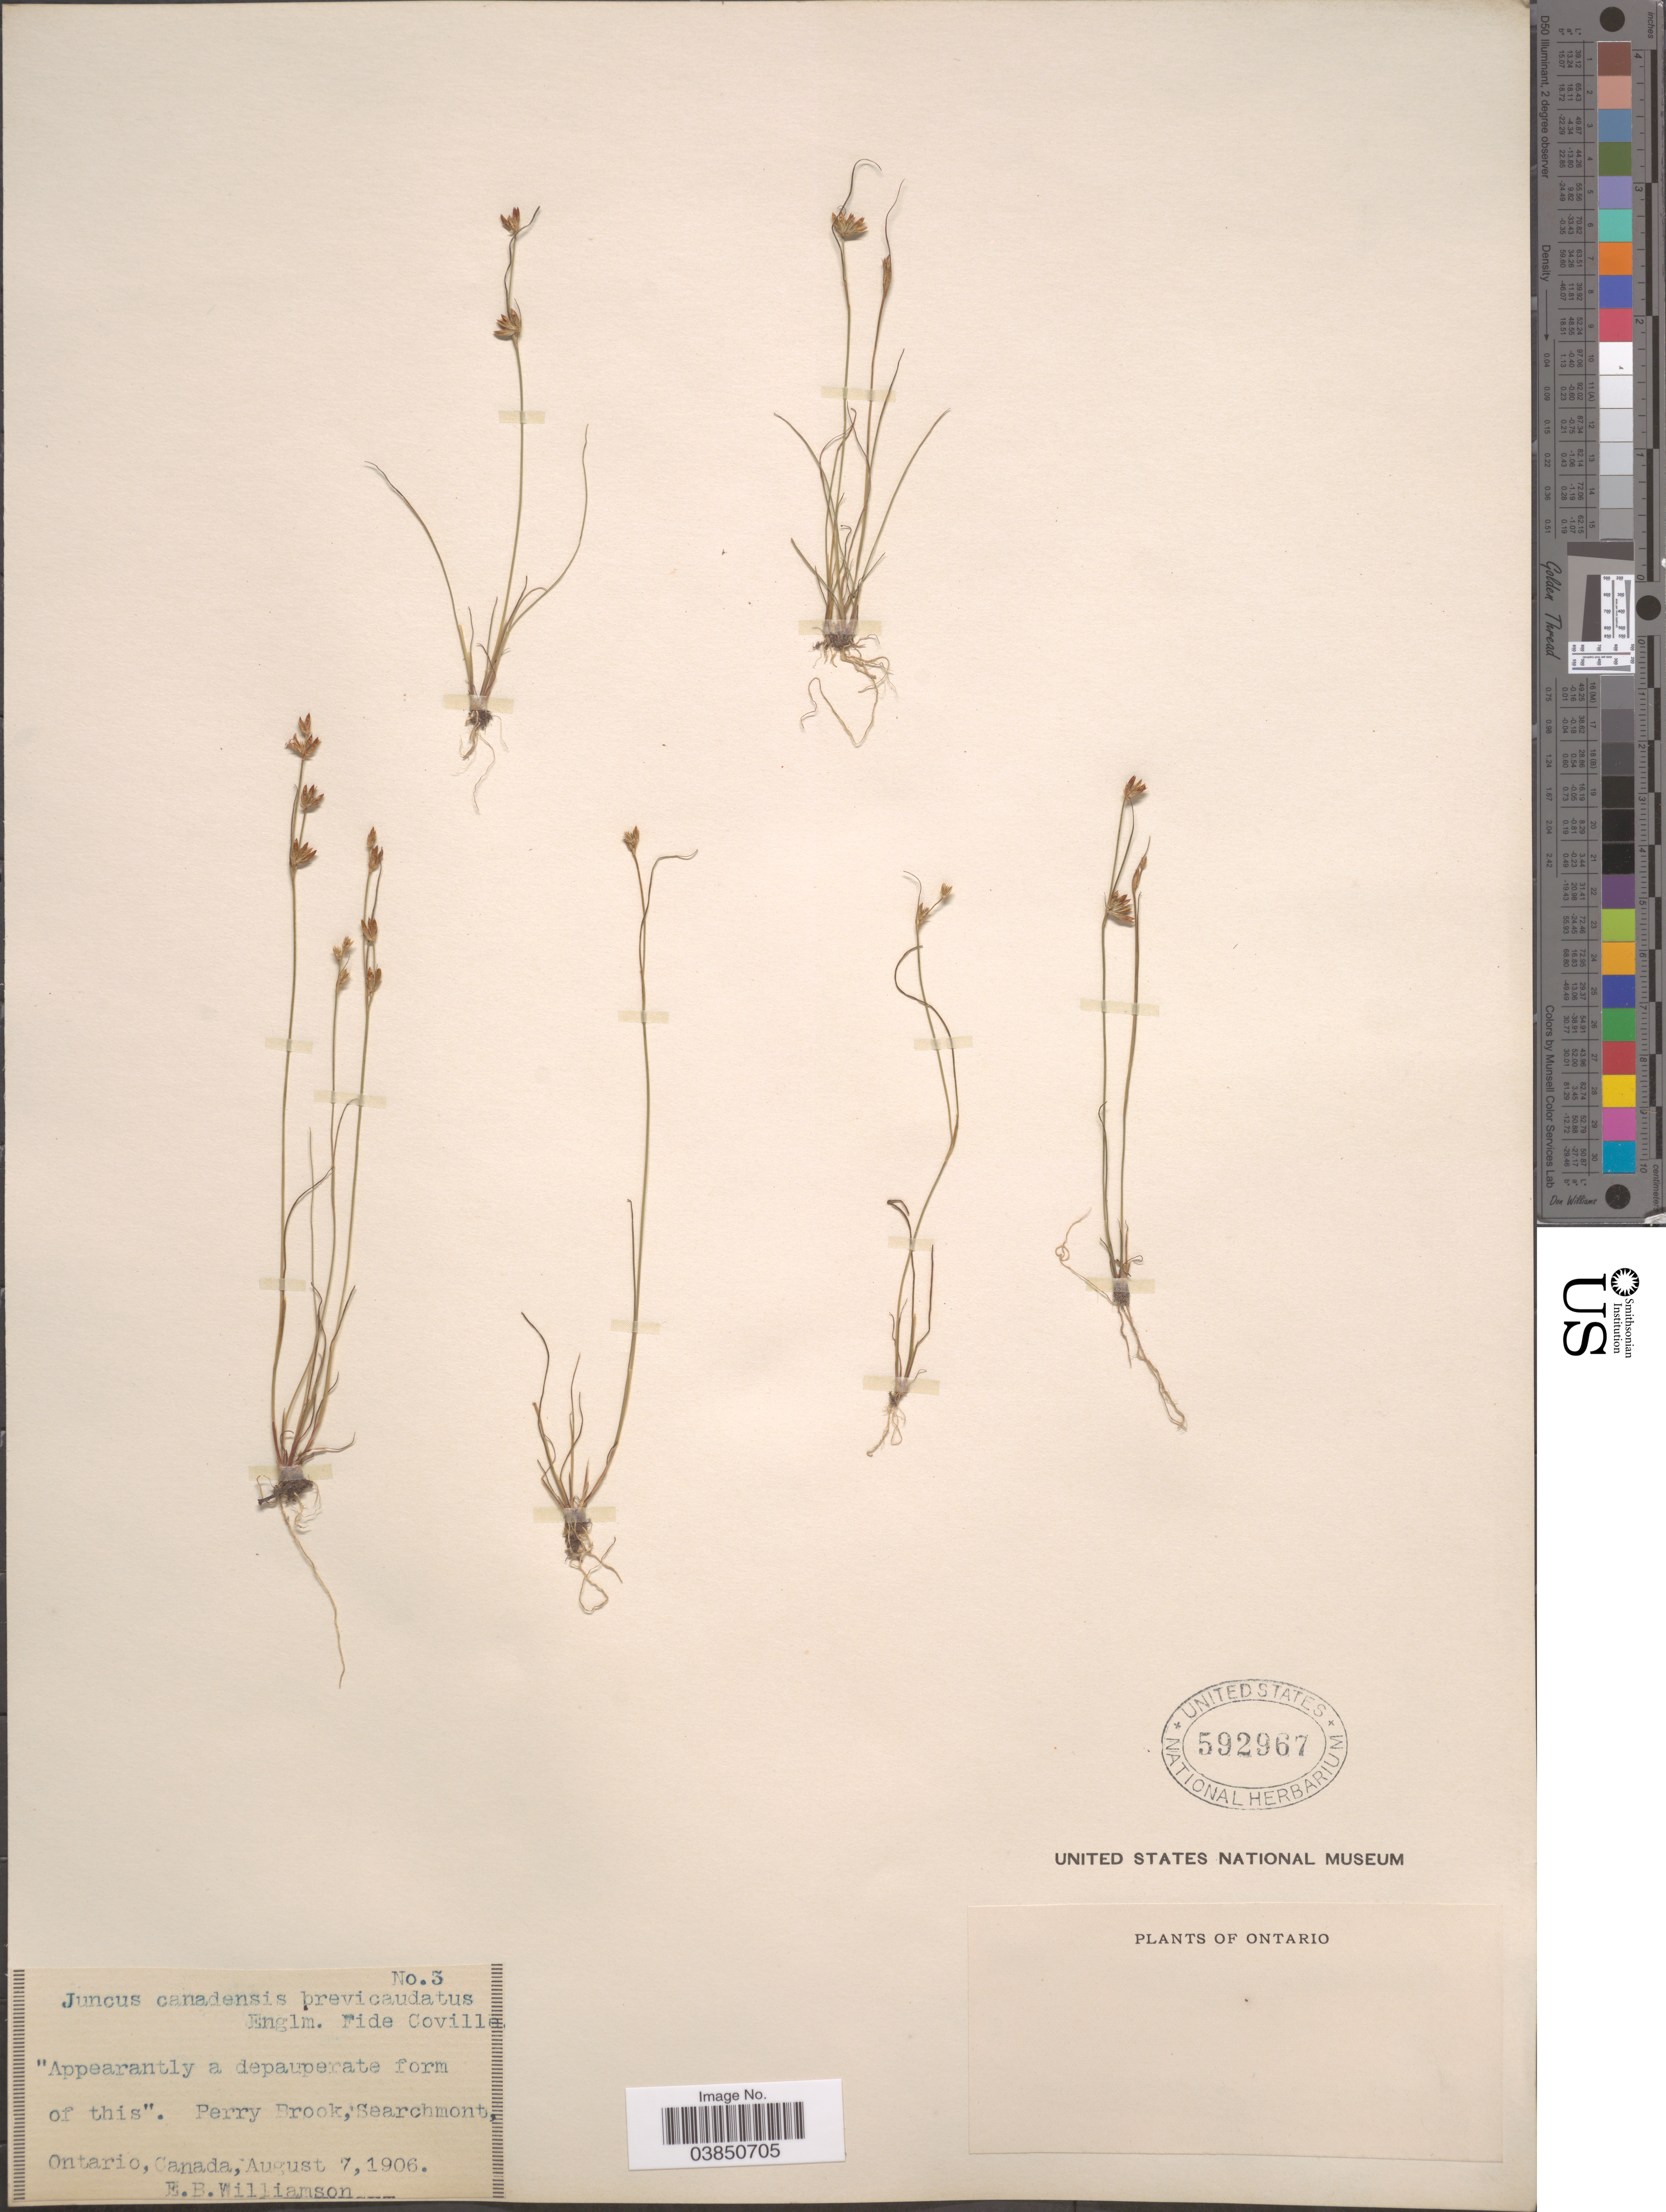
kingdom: Plantae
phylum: Tracheophyta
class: Liliopsida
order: Poales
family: Juncaceae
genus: Juncus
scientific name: Juncus brevicaudatus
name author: (Engelm.) Fernald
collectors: E. Williamson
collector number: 3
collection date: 1906-08-07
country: Canada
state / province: Ontario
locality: Perry Brook, Searchmont.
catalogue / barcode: US 592967